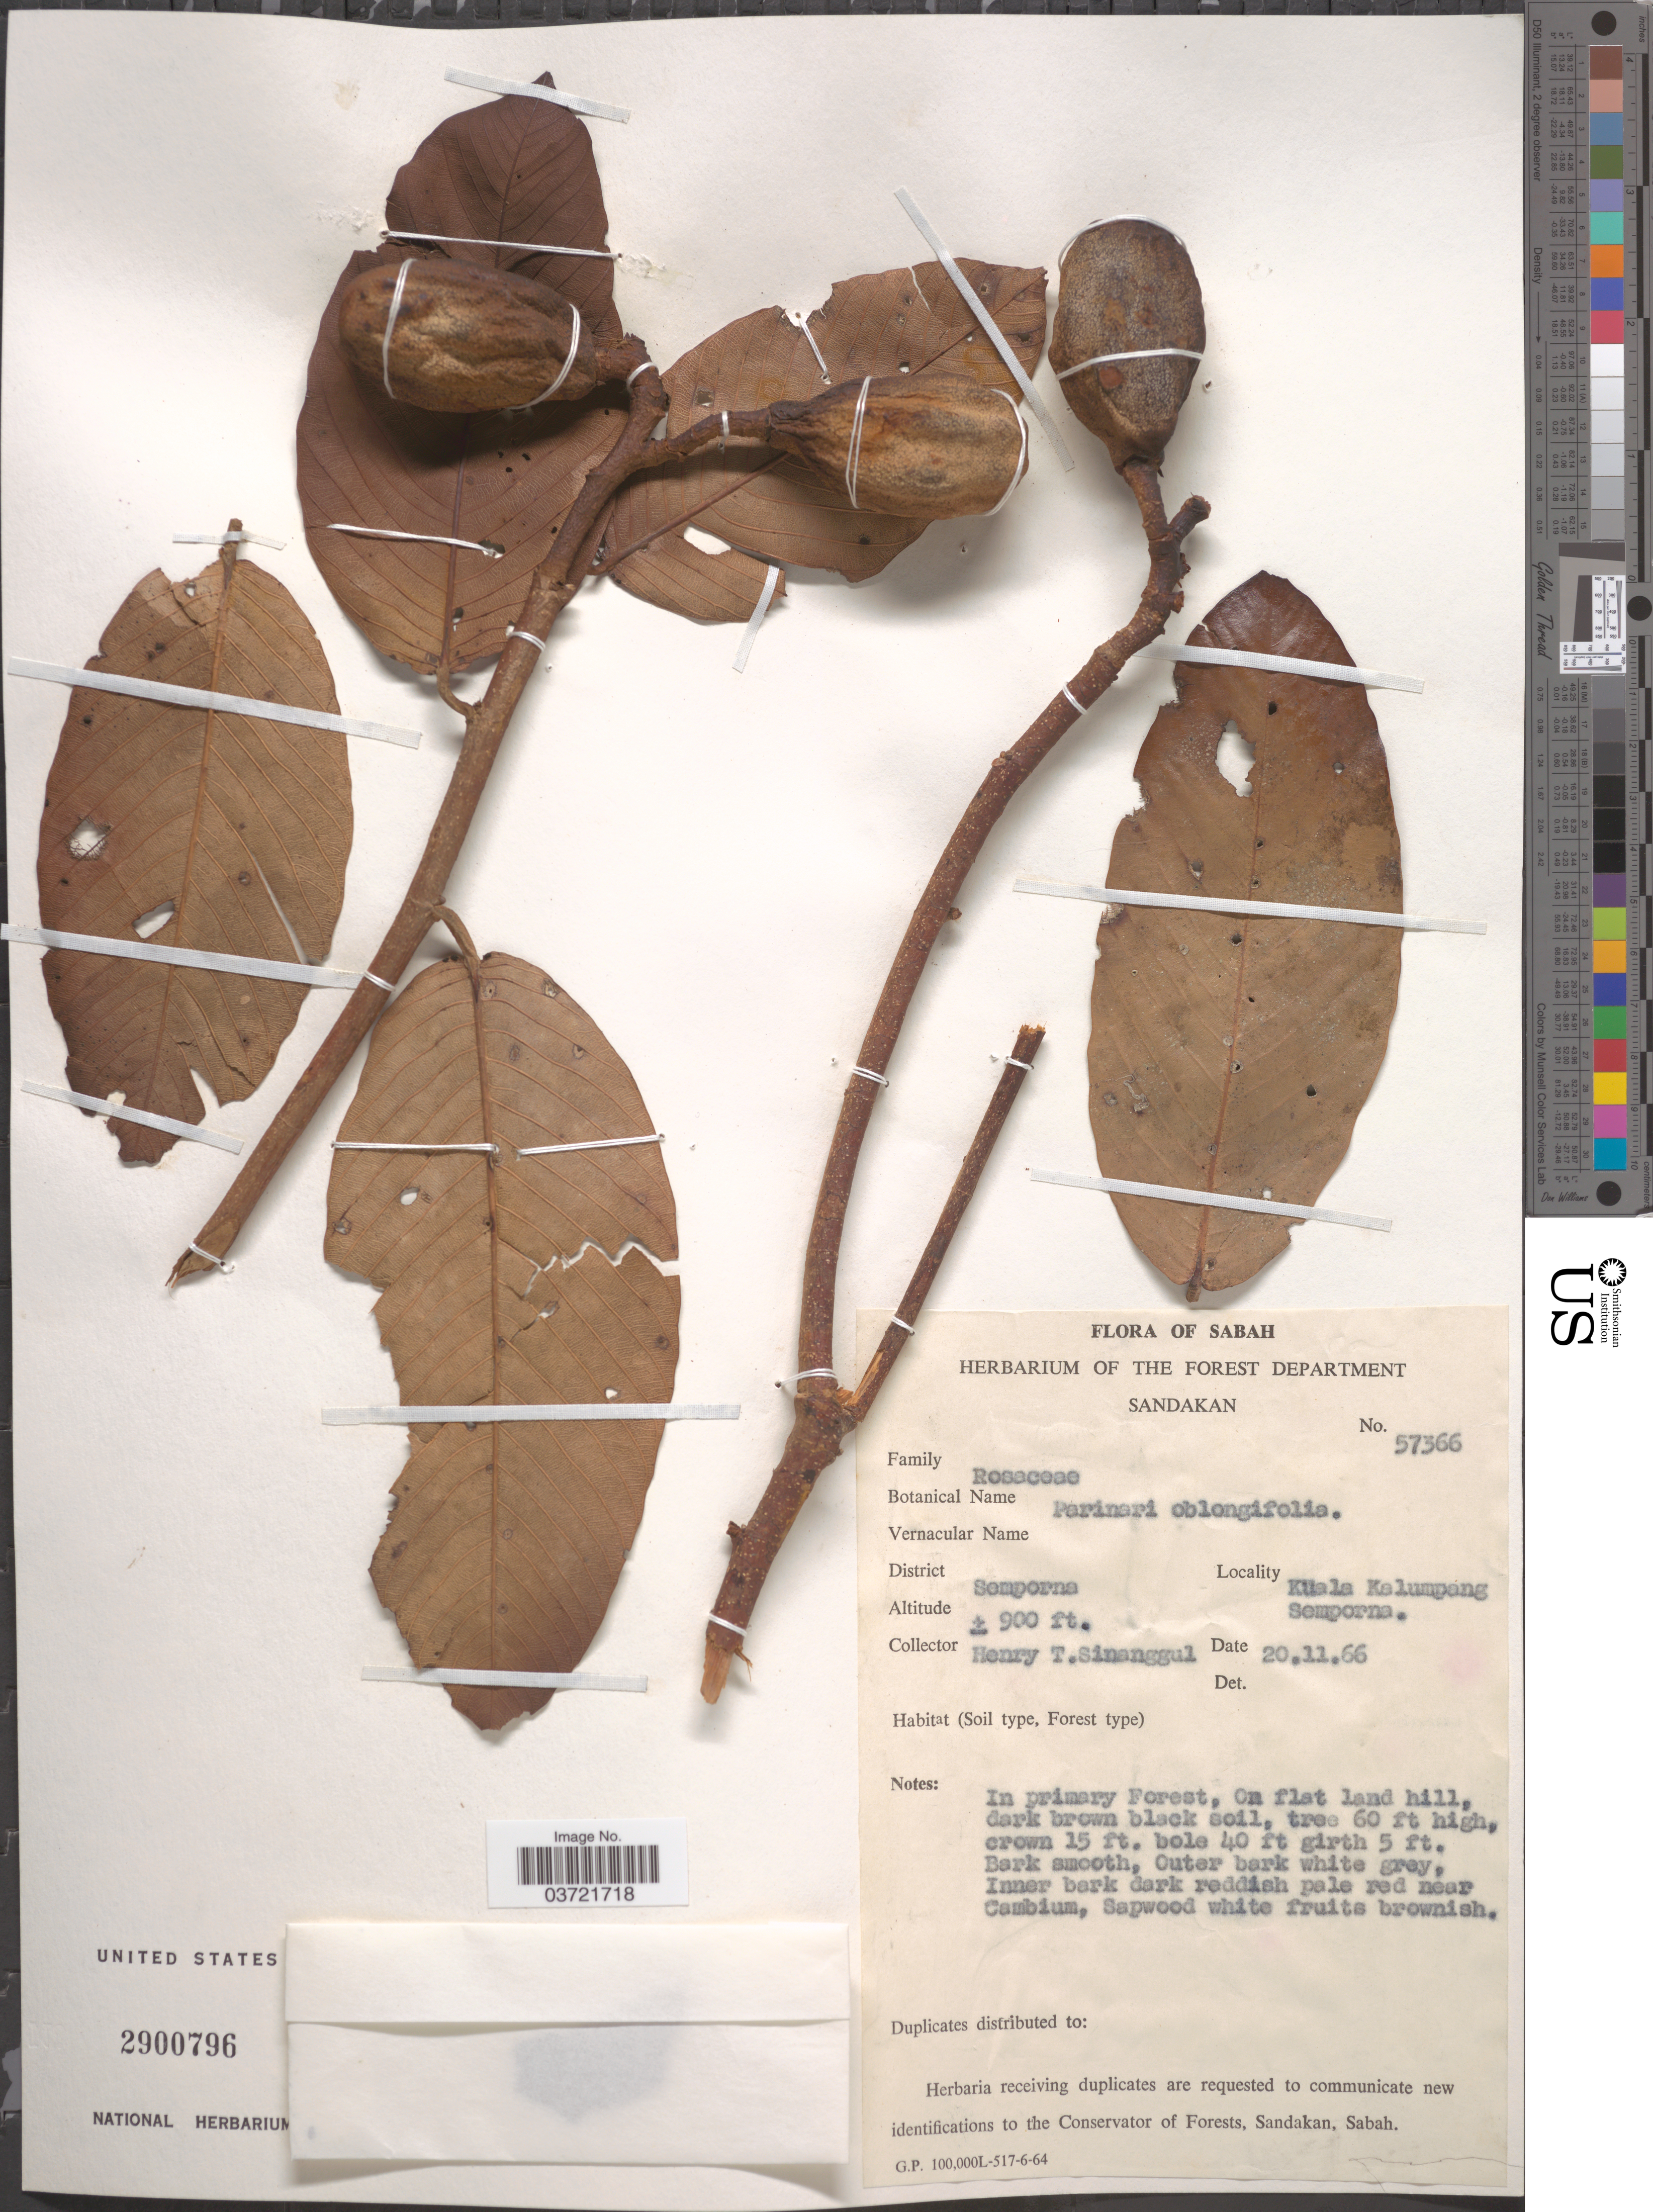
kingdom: Plantae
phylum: Tracheophyta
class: Magnoliopsida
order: Malpighiales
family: Chrysobalanaceae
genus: Parinari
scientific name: Parinari oblongifolia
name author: Hook. f.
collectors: H. Sinanggul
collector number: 57366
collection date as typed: Transcribed d/m/y: 20/11/66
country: Malaysia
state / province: Sabah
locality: District Semporna. Kuala Kelumpang Semporna.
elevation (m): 274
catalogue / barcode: US 2900796